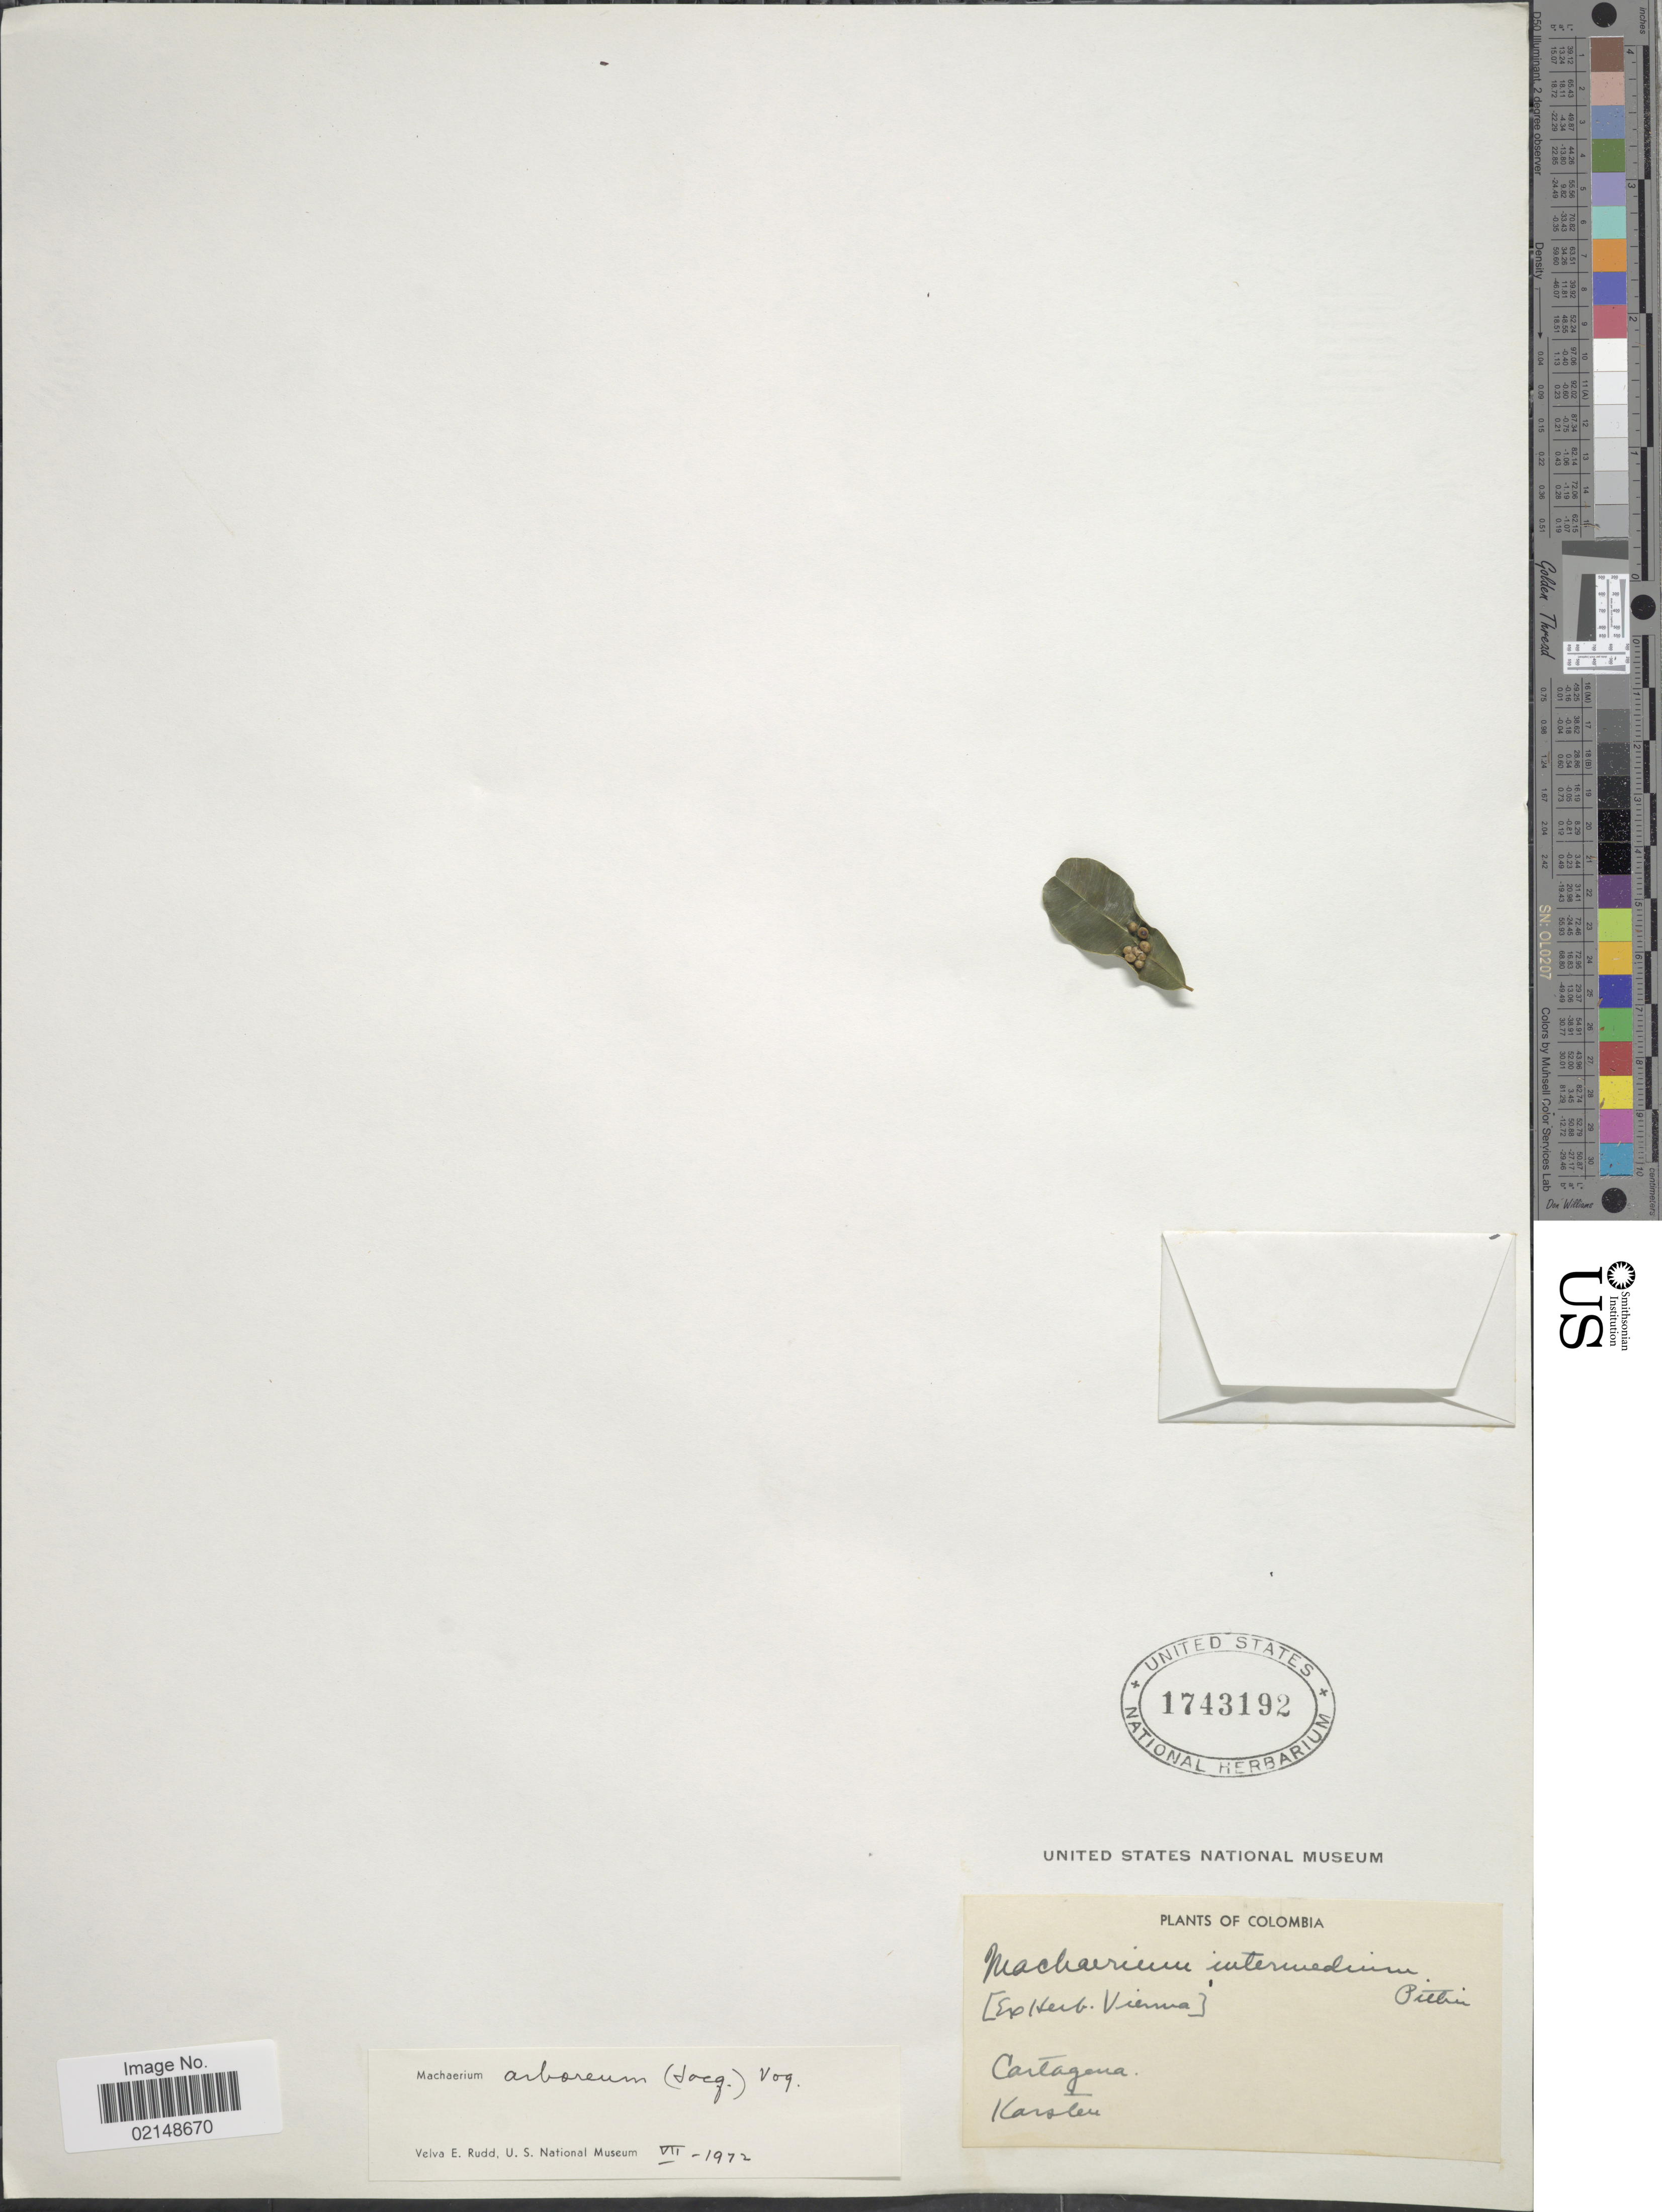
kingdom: Plantae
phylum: Tracheophyta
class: Magnoliopsida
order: Fabales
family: Fabaceae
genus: Machaerium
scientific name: Machaerium arboreum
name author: (Jacq.) Benth.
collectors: -. Karsten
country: Colombia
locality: Cartagena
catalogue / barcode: US 1743192